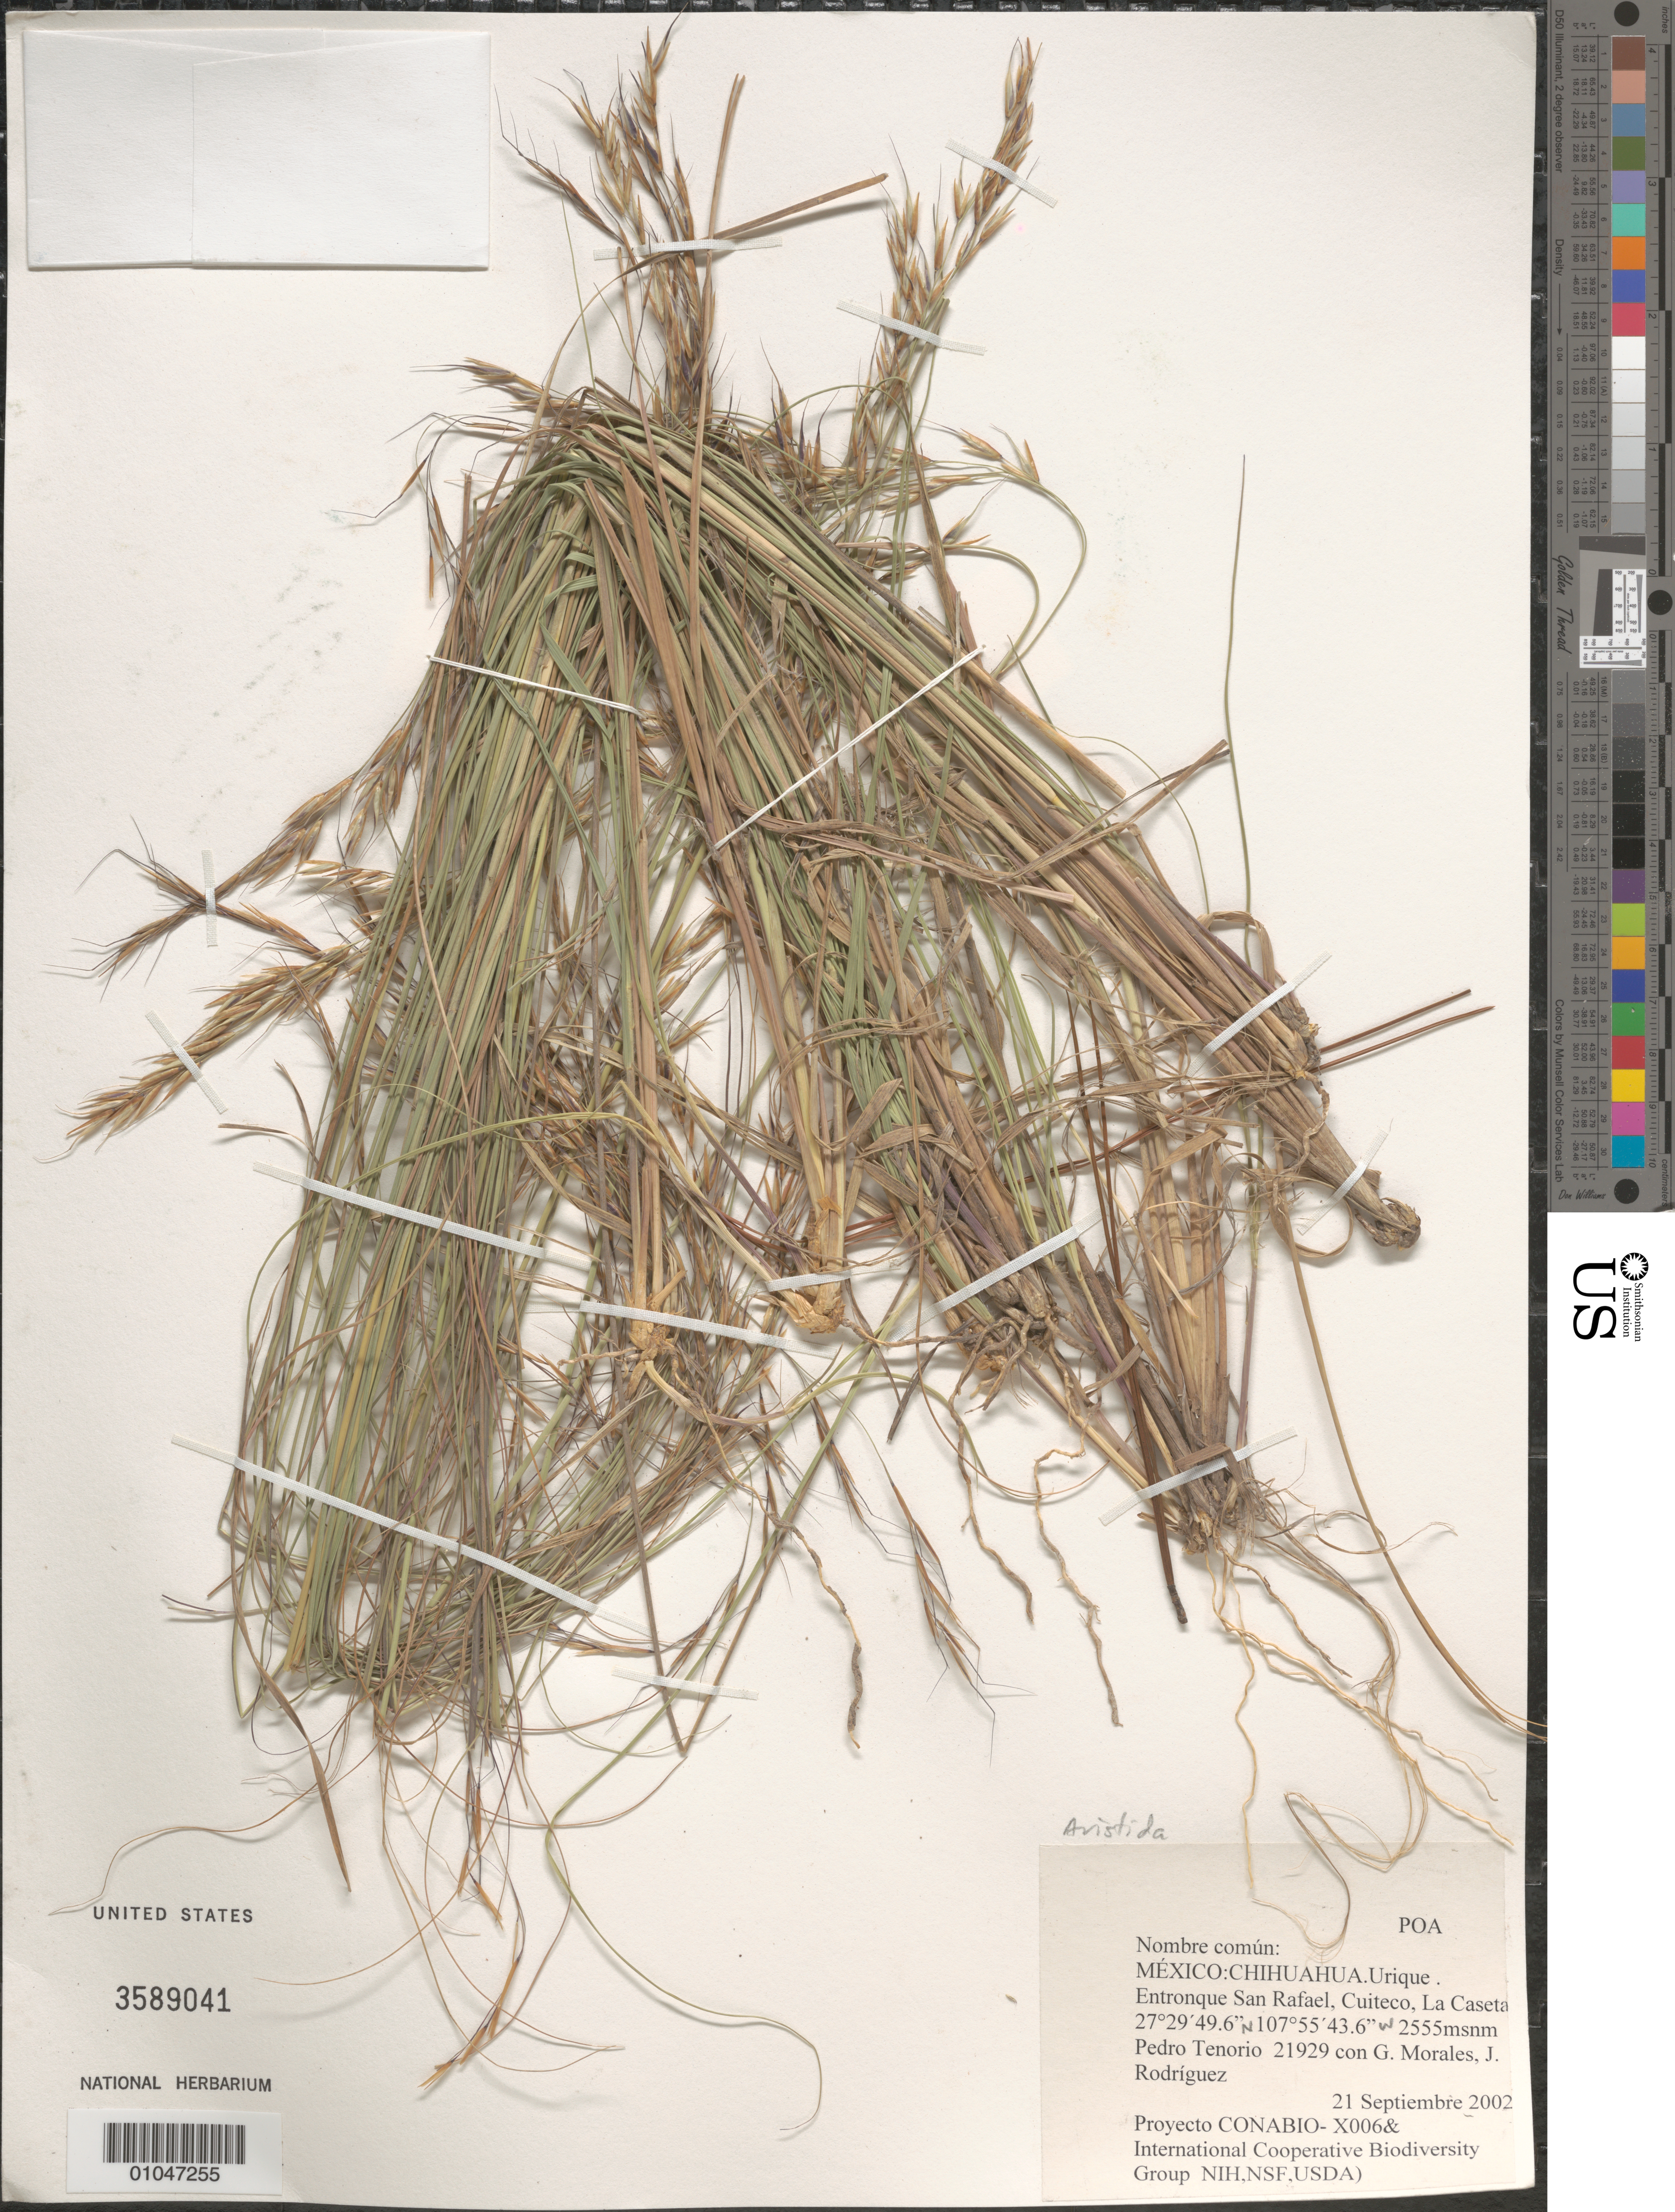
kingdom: Plantae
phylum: Tracheophyta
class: Liliopsida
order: Poales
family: Poaceae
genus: Aristida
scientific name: Aristida sp.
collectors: P. Tenorio L., G. Morales L. & J. Rodríguez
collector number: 21929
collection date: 2002-09-21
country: Mexico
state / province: Chihuahua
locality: Urique Entronque San Rafael, Cuiteco, La Caseta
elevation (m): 2555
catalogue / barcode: US 3589041